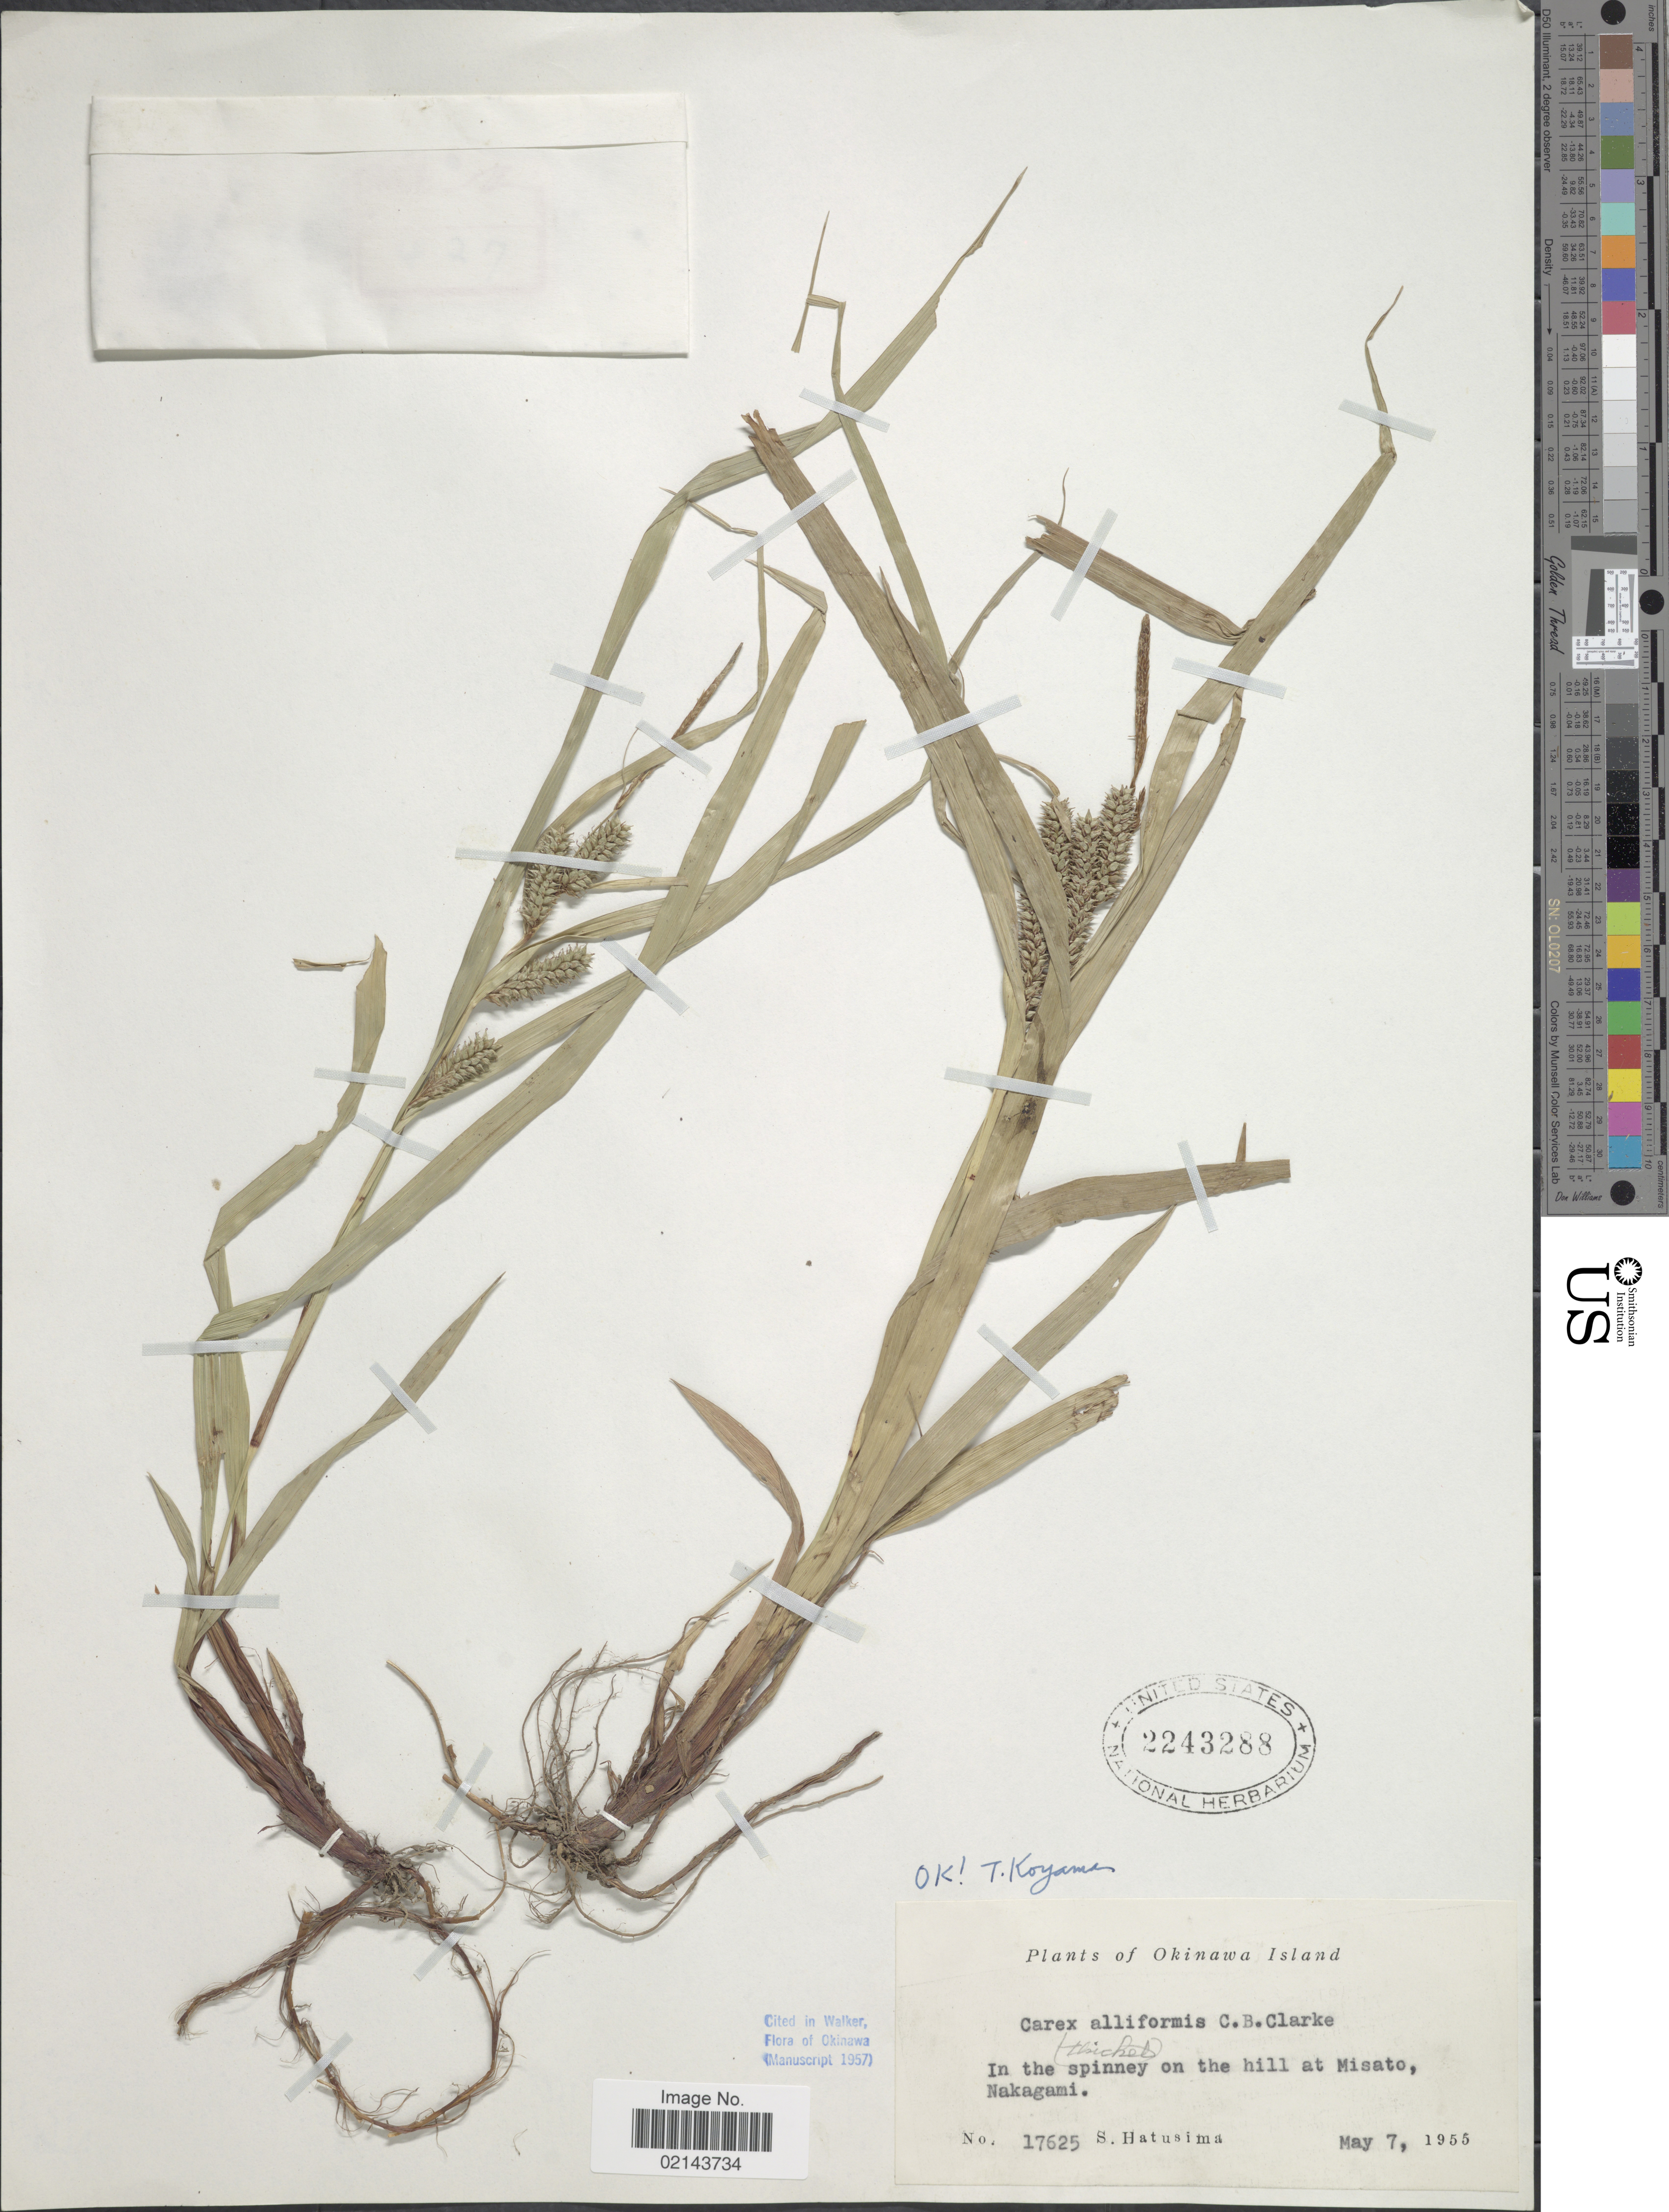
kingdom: Plantae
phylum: Tracheophyta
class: Liliopsida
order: Poales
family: Cyperaceae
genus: Carex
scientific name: Carex alliiformis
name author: C.B. Clarke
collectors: S. Hatusima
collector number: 17625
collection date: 1955-05-07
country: Japan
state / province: Okinawa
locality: On the hill at Misato, Nakagami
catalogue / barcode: US 2243288